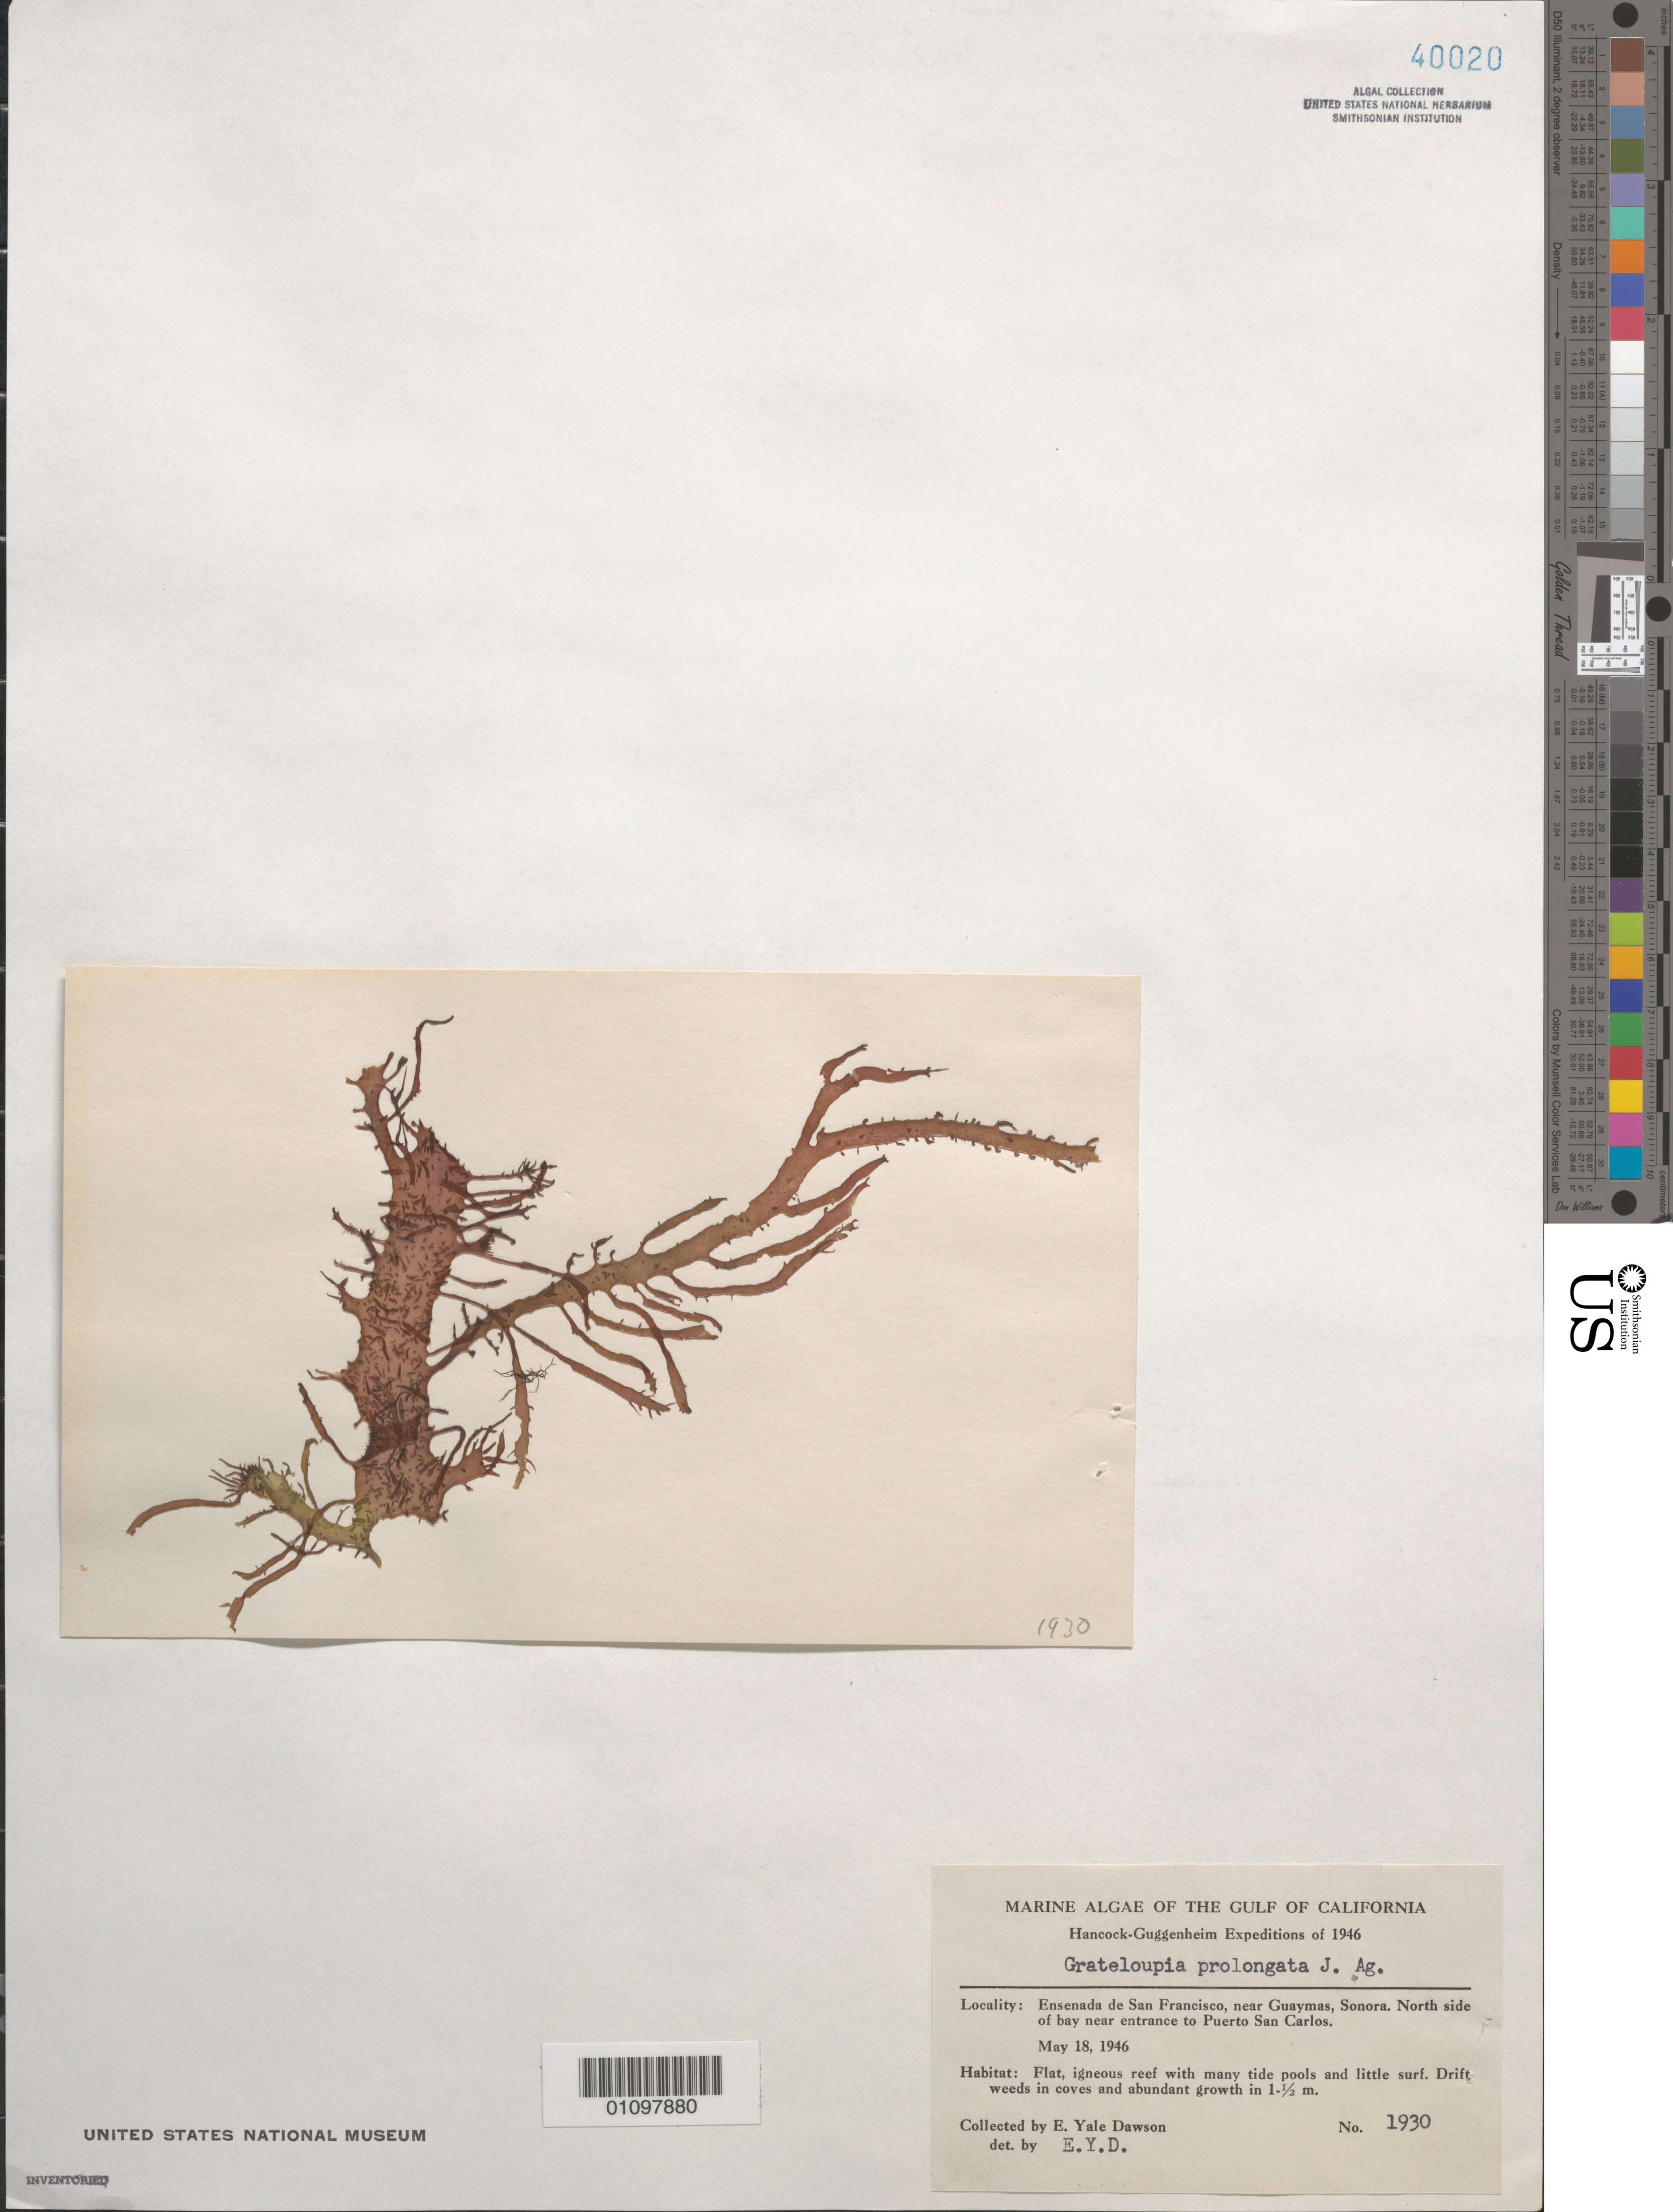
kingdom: Plantae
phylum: Rhodophyta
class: Florideophyceae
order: Halymeniales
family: Halymeniaceae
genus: Grateloupia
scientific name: Grateloupia prolongata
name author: J. Agardh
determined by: Dawson, E. Y.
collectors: E. Y. Dawson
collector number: EYD 1930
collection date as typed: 18 May 1946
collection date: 1946-05-18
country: Mexico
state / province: Sonora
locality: Ensenada de San Francisco, near Guaymas, north side of bay near entrance to Puerto San Carlos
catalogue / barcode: US 40020